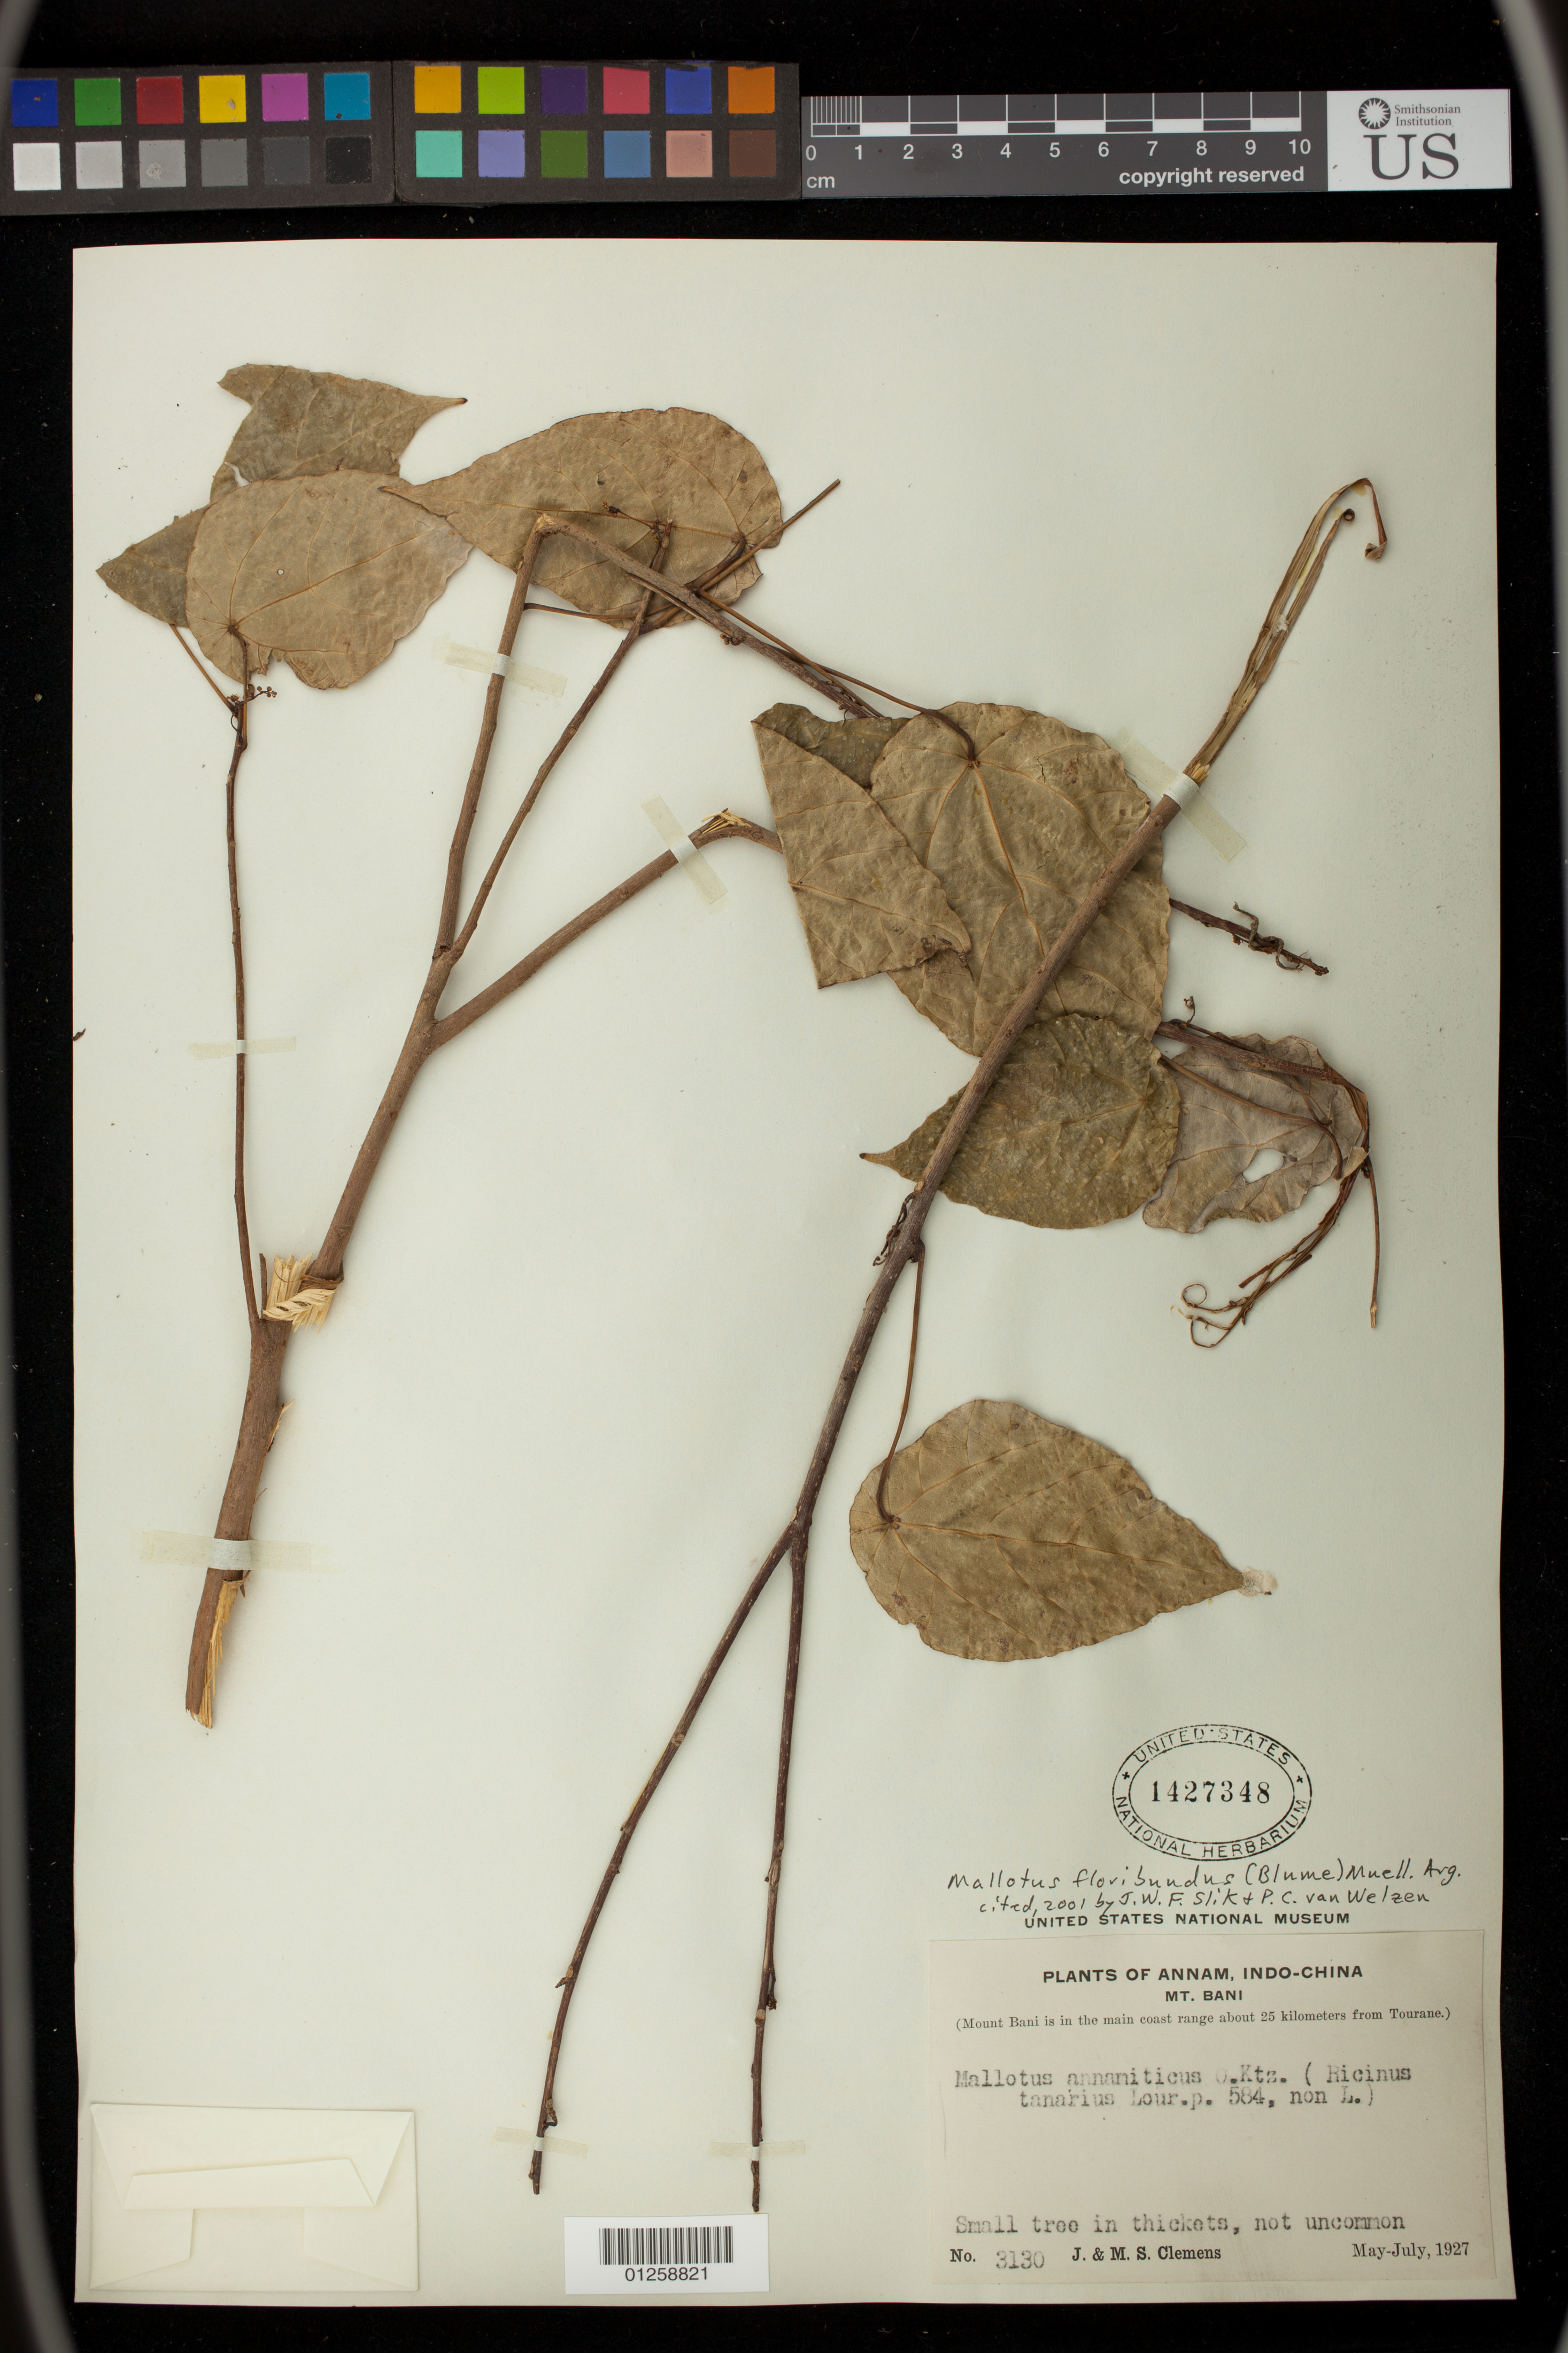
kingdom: Plantae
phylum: Tracheophyta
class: Magnoliopsida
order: Malpighiales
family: Euphorbiaceae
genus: Mallotus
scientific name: Mallotus floribundus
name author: (Blume) Müll. Arg.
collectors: J. Clemens & M. S. Clemens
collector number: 3130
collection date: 1927-05/1927-07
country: Vietnam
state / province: Annam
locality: Mount Bani is in the main coast range about 25 kilometers from Tourane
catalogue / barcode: US 1427348